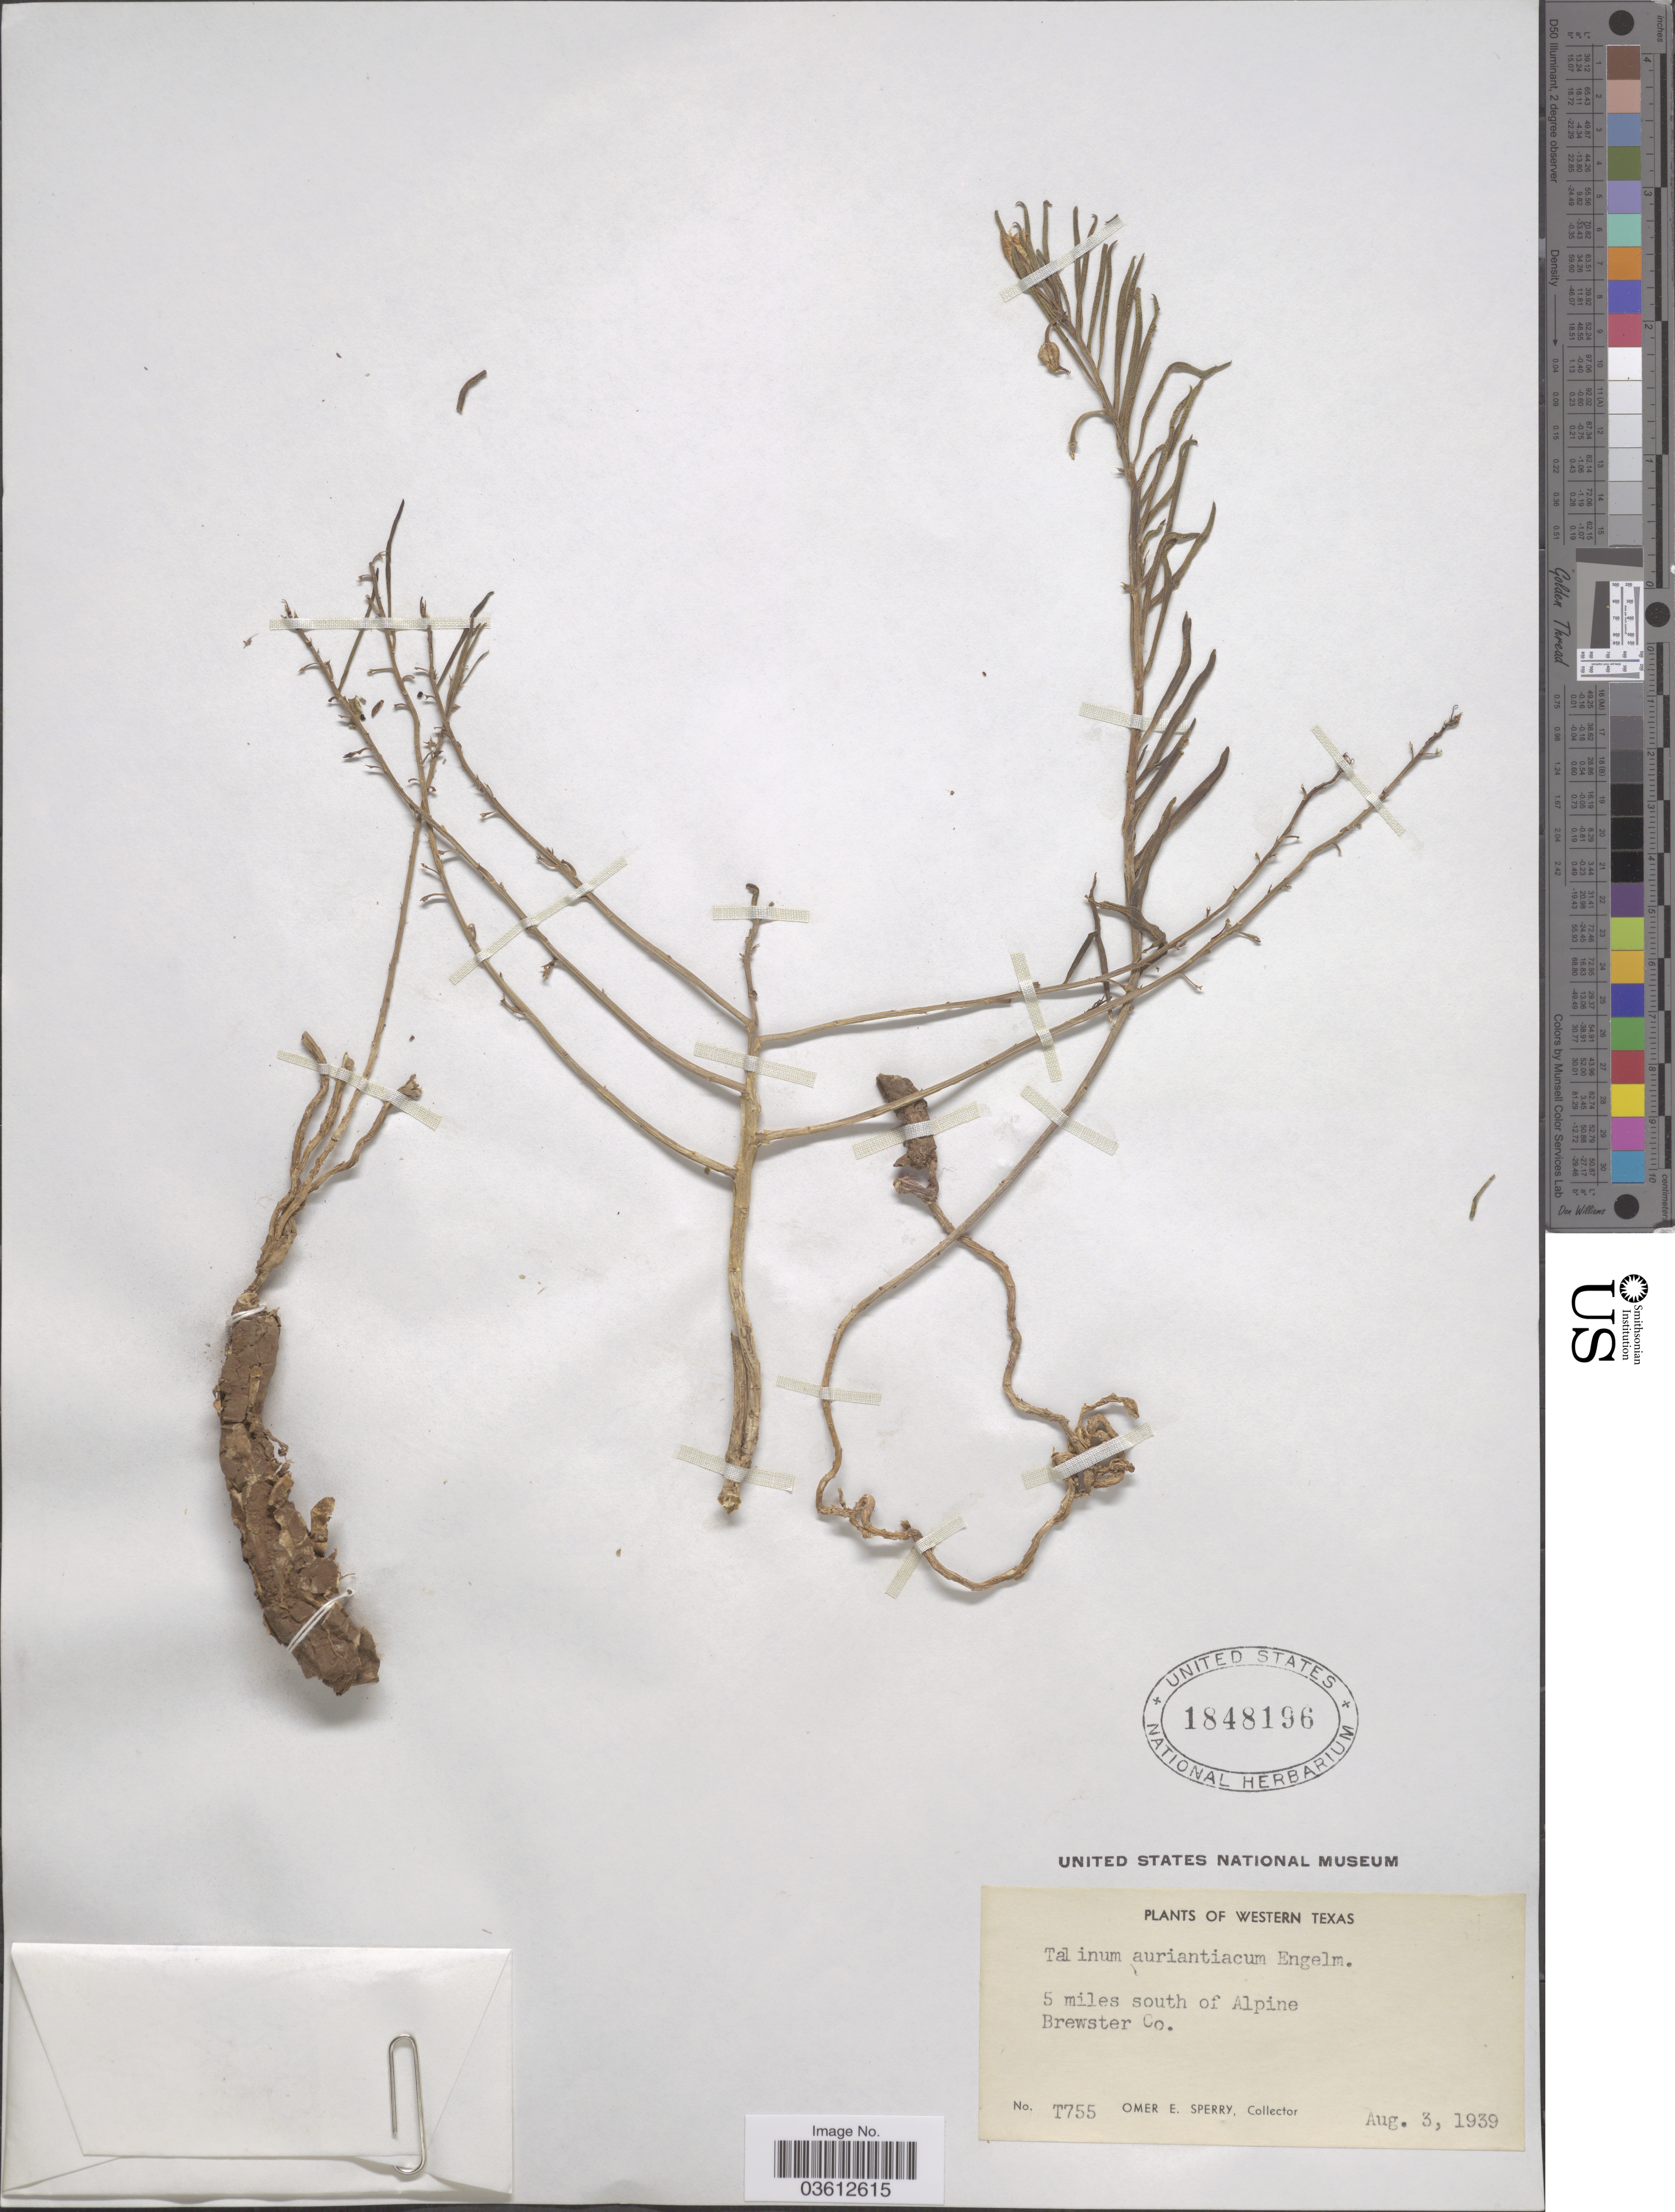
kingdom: Plantae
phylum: Tracheophyta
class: Magnoliopsida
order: Caryophyllales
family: Talinaceae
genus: Talinum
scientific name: Talinum aurantiacum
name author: Engelm. in A. Gray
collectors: O. E. Sperry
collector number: T755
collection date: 1939-08-03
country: United States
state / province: Texas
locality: Western Texas. 5 miles south of Alpine Brewster Co.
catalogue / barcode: US 1848196